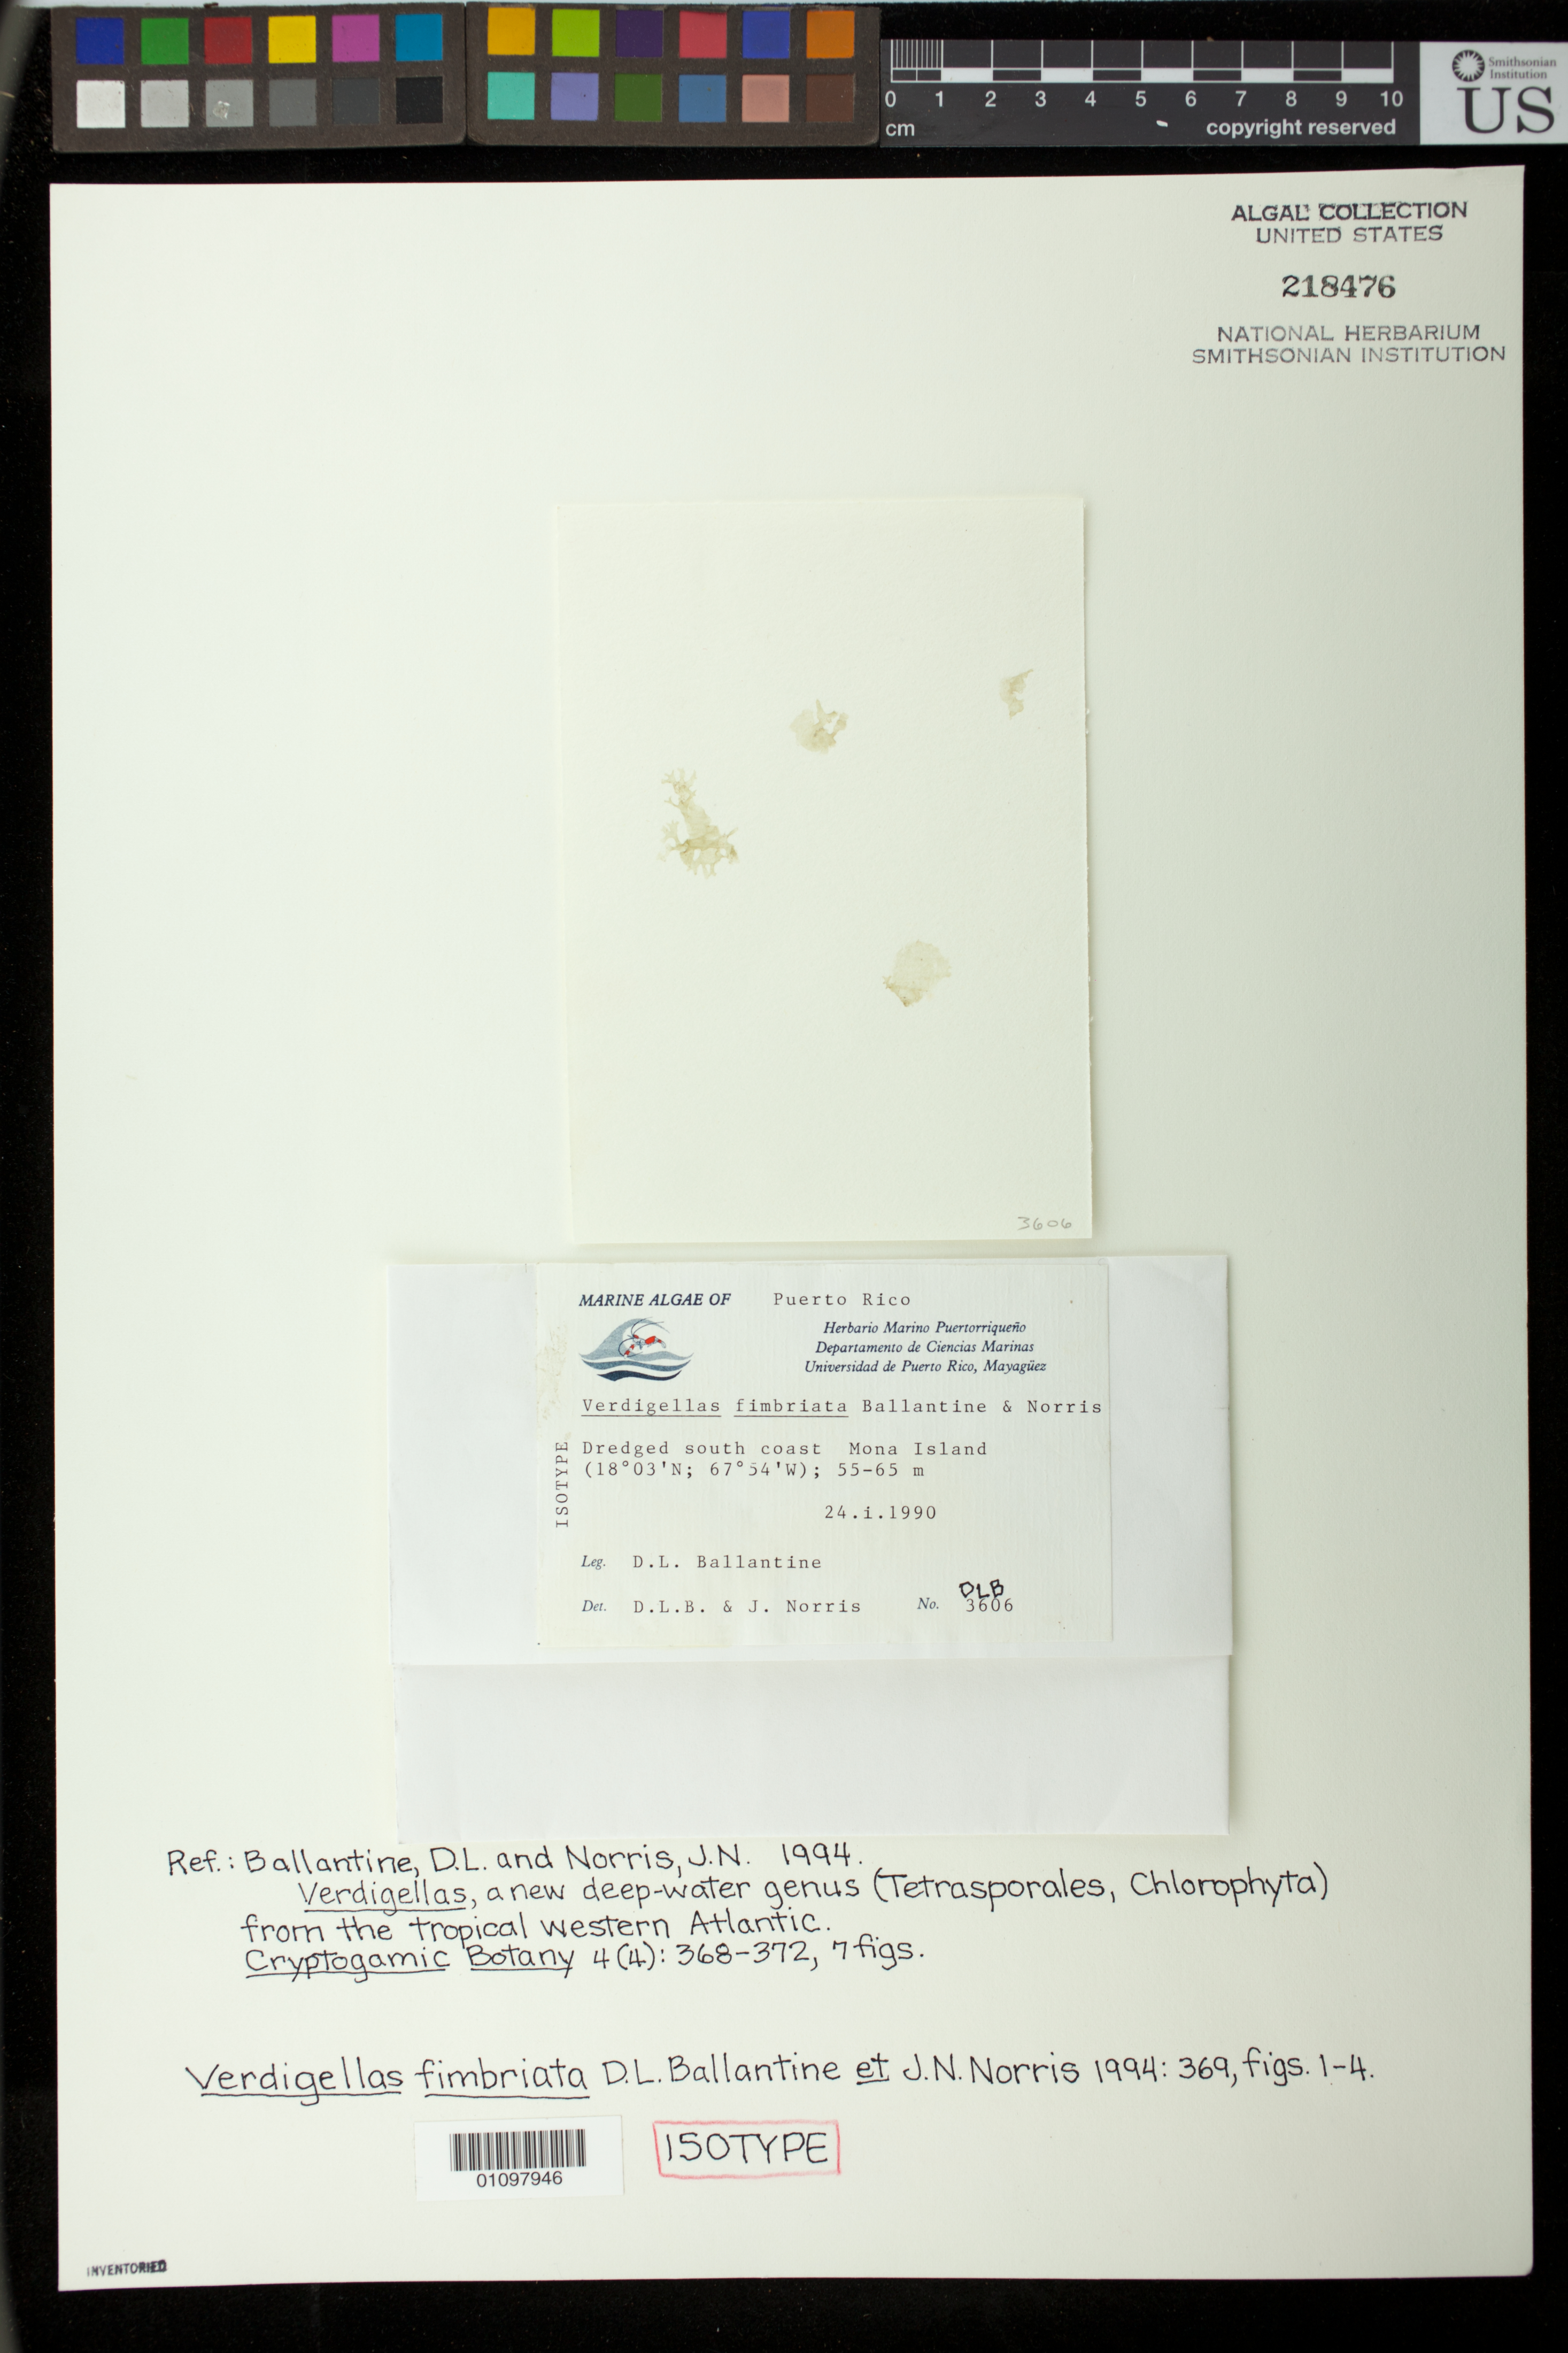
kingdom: Plantae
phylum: Chlorophyta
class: Prasinophyceae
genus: Verdigellas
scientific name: Verdigellas fimbriata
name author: D.L. Ballant. & J.N. Norris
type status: Isotype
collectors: D.L. Ballantine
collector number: DLB 3606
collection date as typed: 24 Jan 1990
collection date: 1990-01-24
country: Puerto Rico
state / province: Mayaguez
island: Isla de Mona (Mona Island)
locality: South coast of island.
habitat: Dredged south coast, 55-65 m.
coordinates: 18 03'N, 67 54'W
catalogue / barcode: US 218476